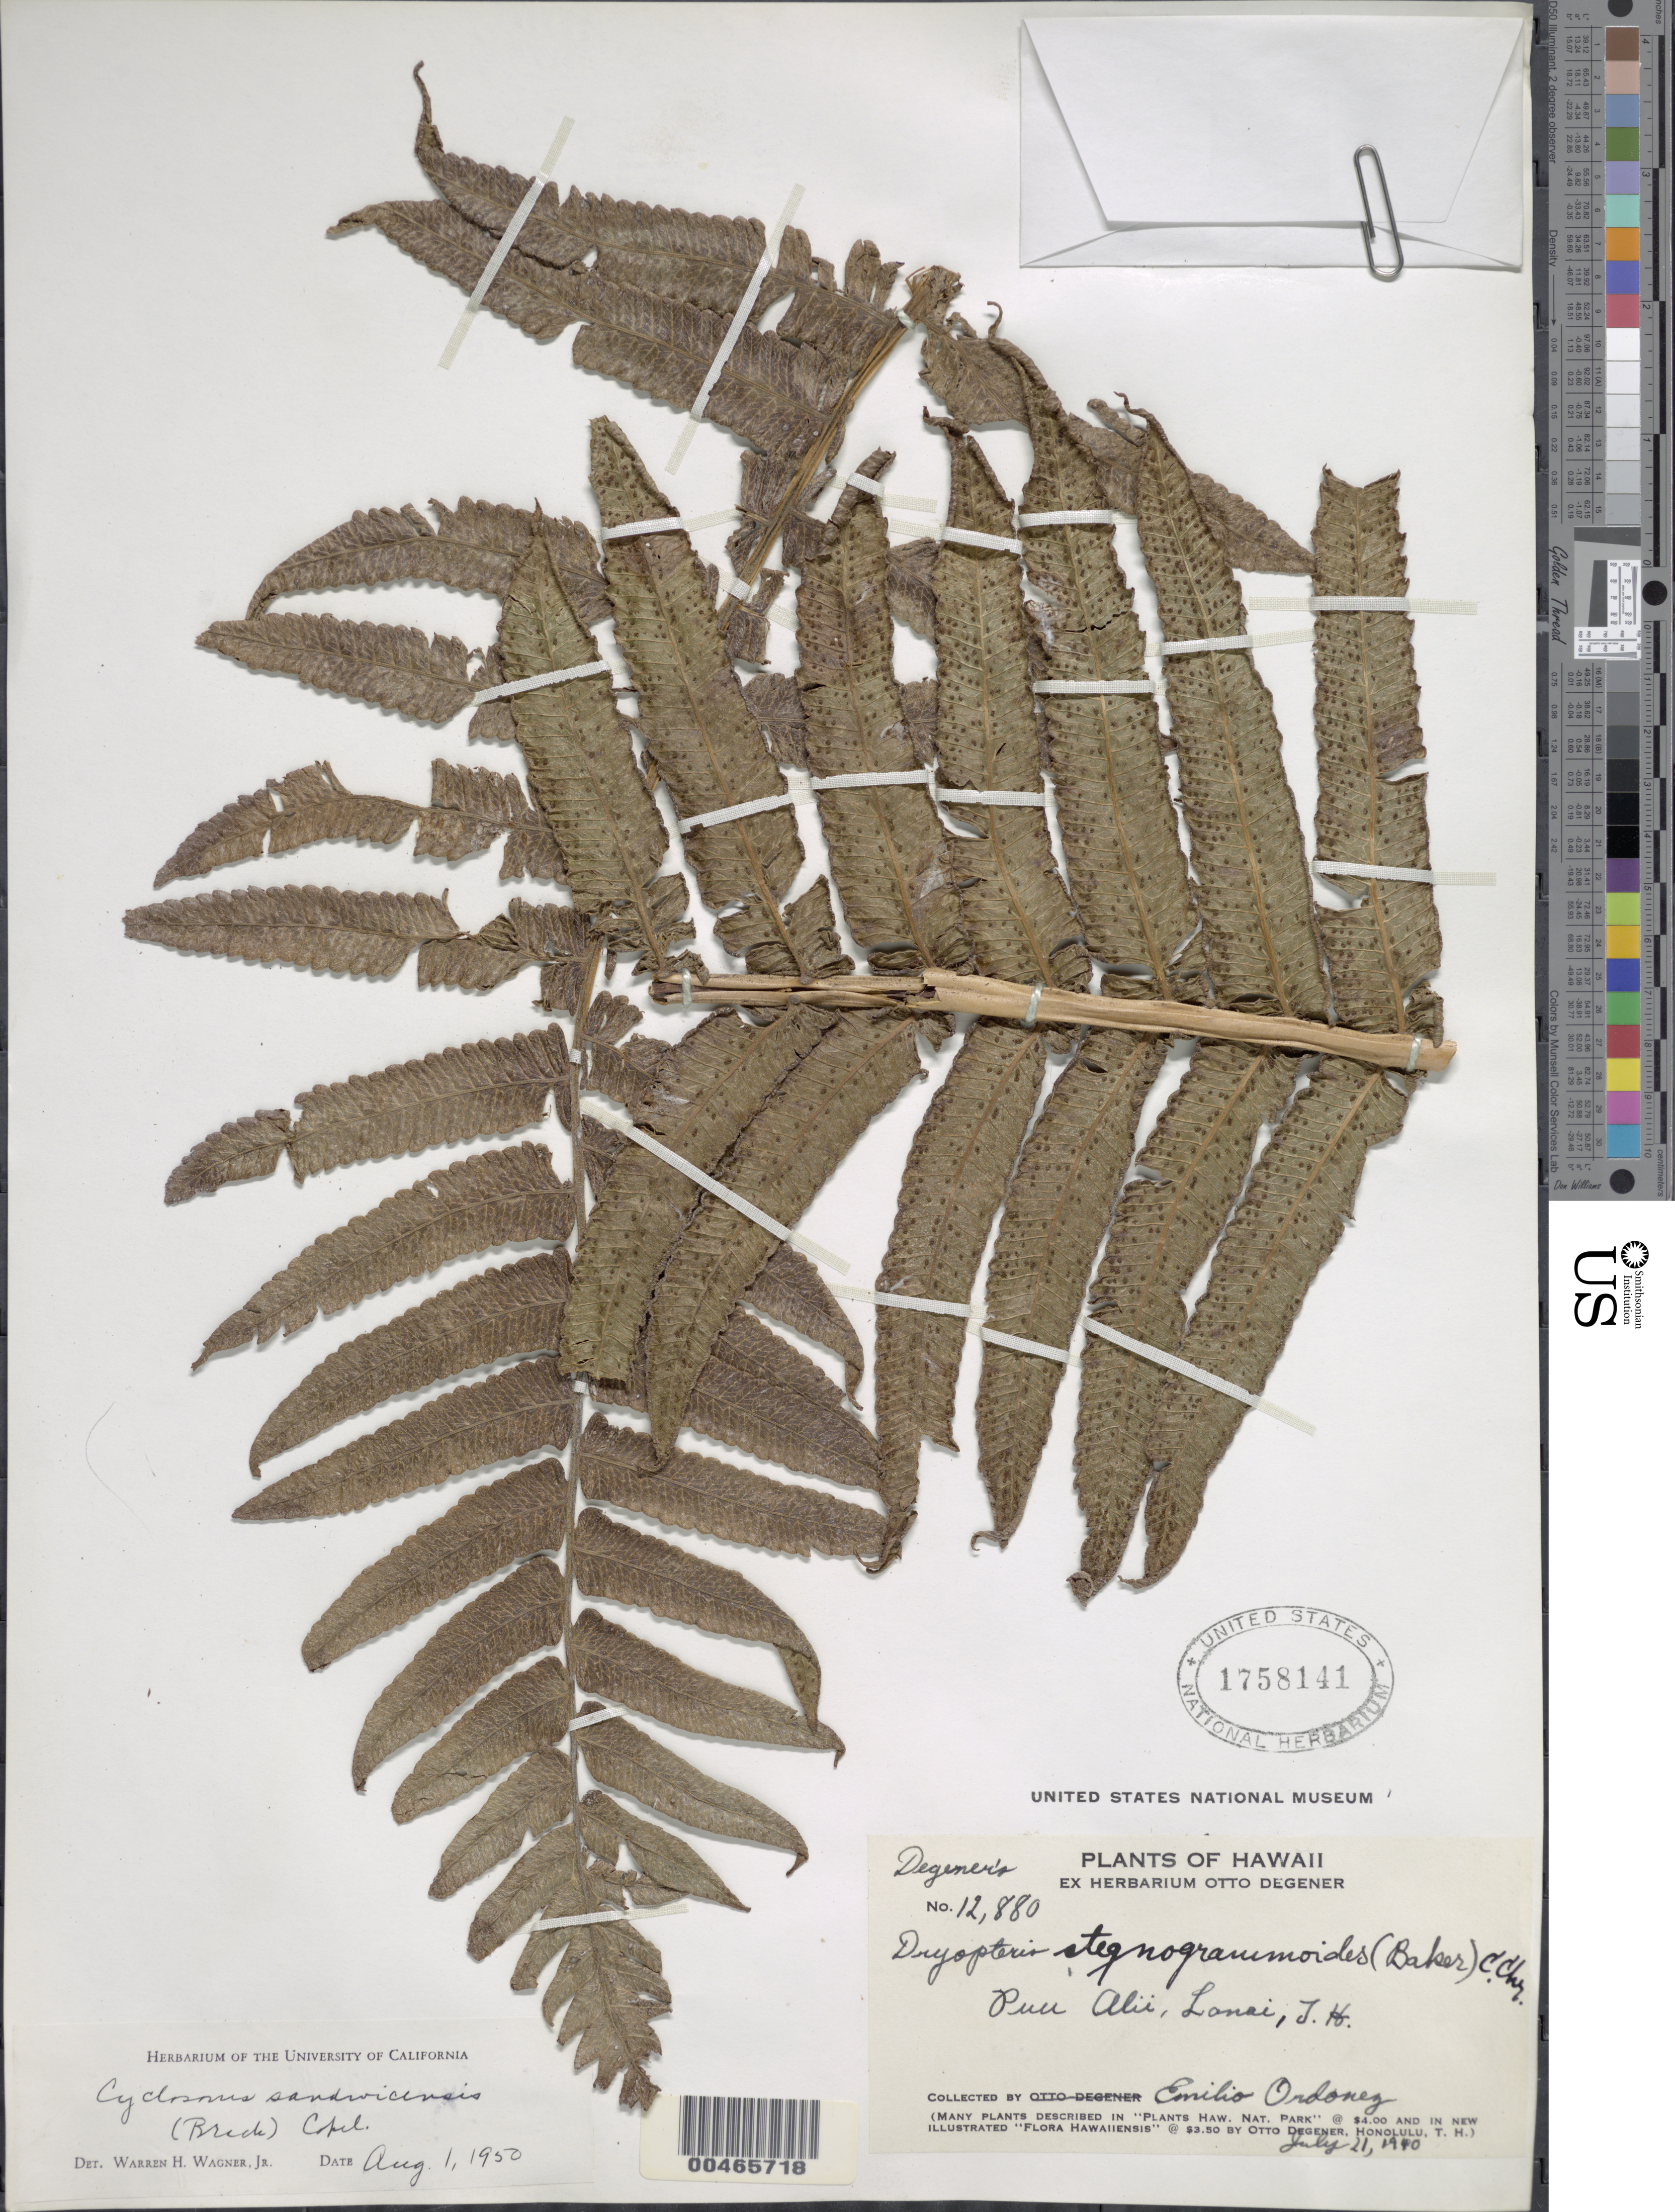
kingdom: Plantae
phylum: Tracheophyta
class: Polypodiopsida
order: Polypodiales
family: Thelypteridaceae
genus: Cyclosorus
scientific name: Cyclosorus sandwicensis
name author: Copel.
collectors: E. Ordonez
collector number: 12880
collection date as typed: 21 Jul 1940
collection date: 1940-07-21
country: United States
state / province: Hawaii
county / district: Maui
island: Lana'i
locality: Puu Alii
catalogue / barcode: US 1758141